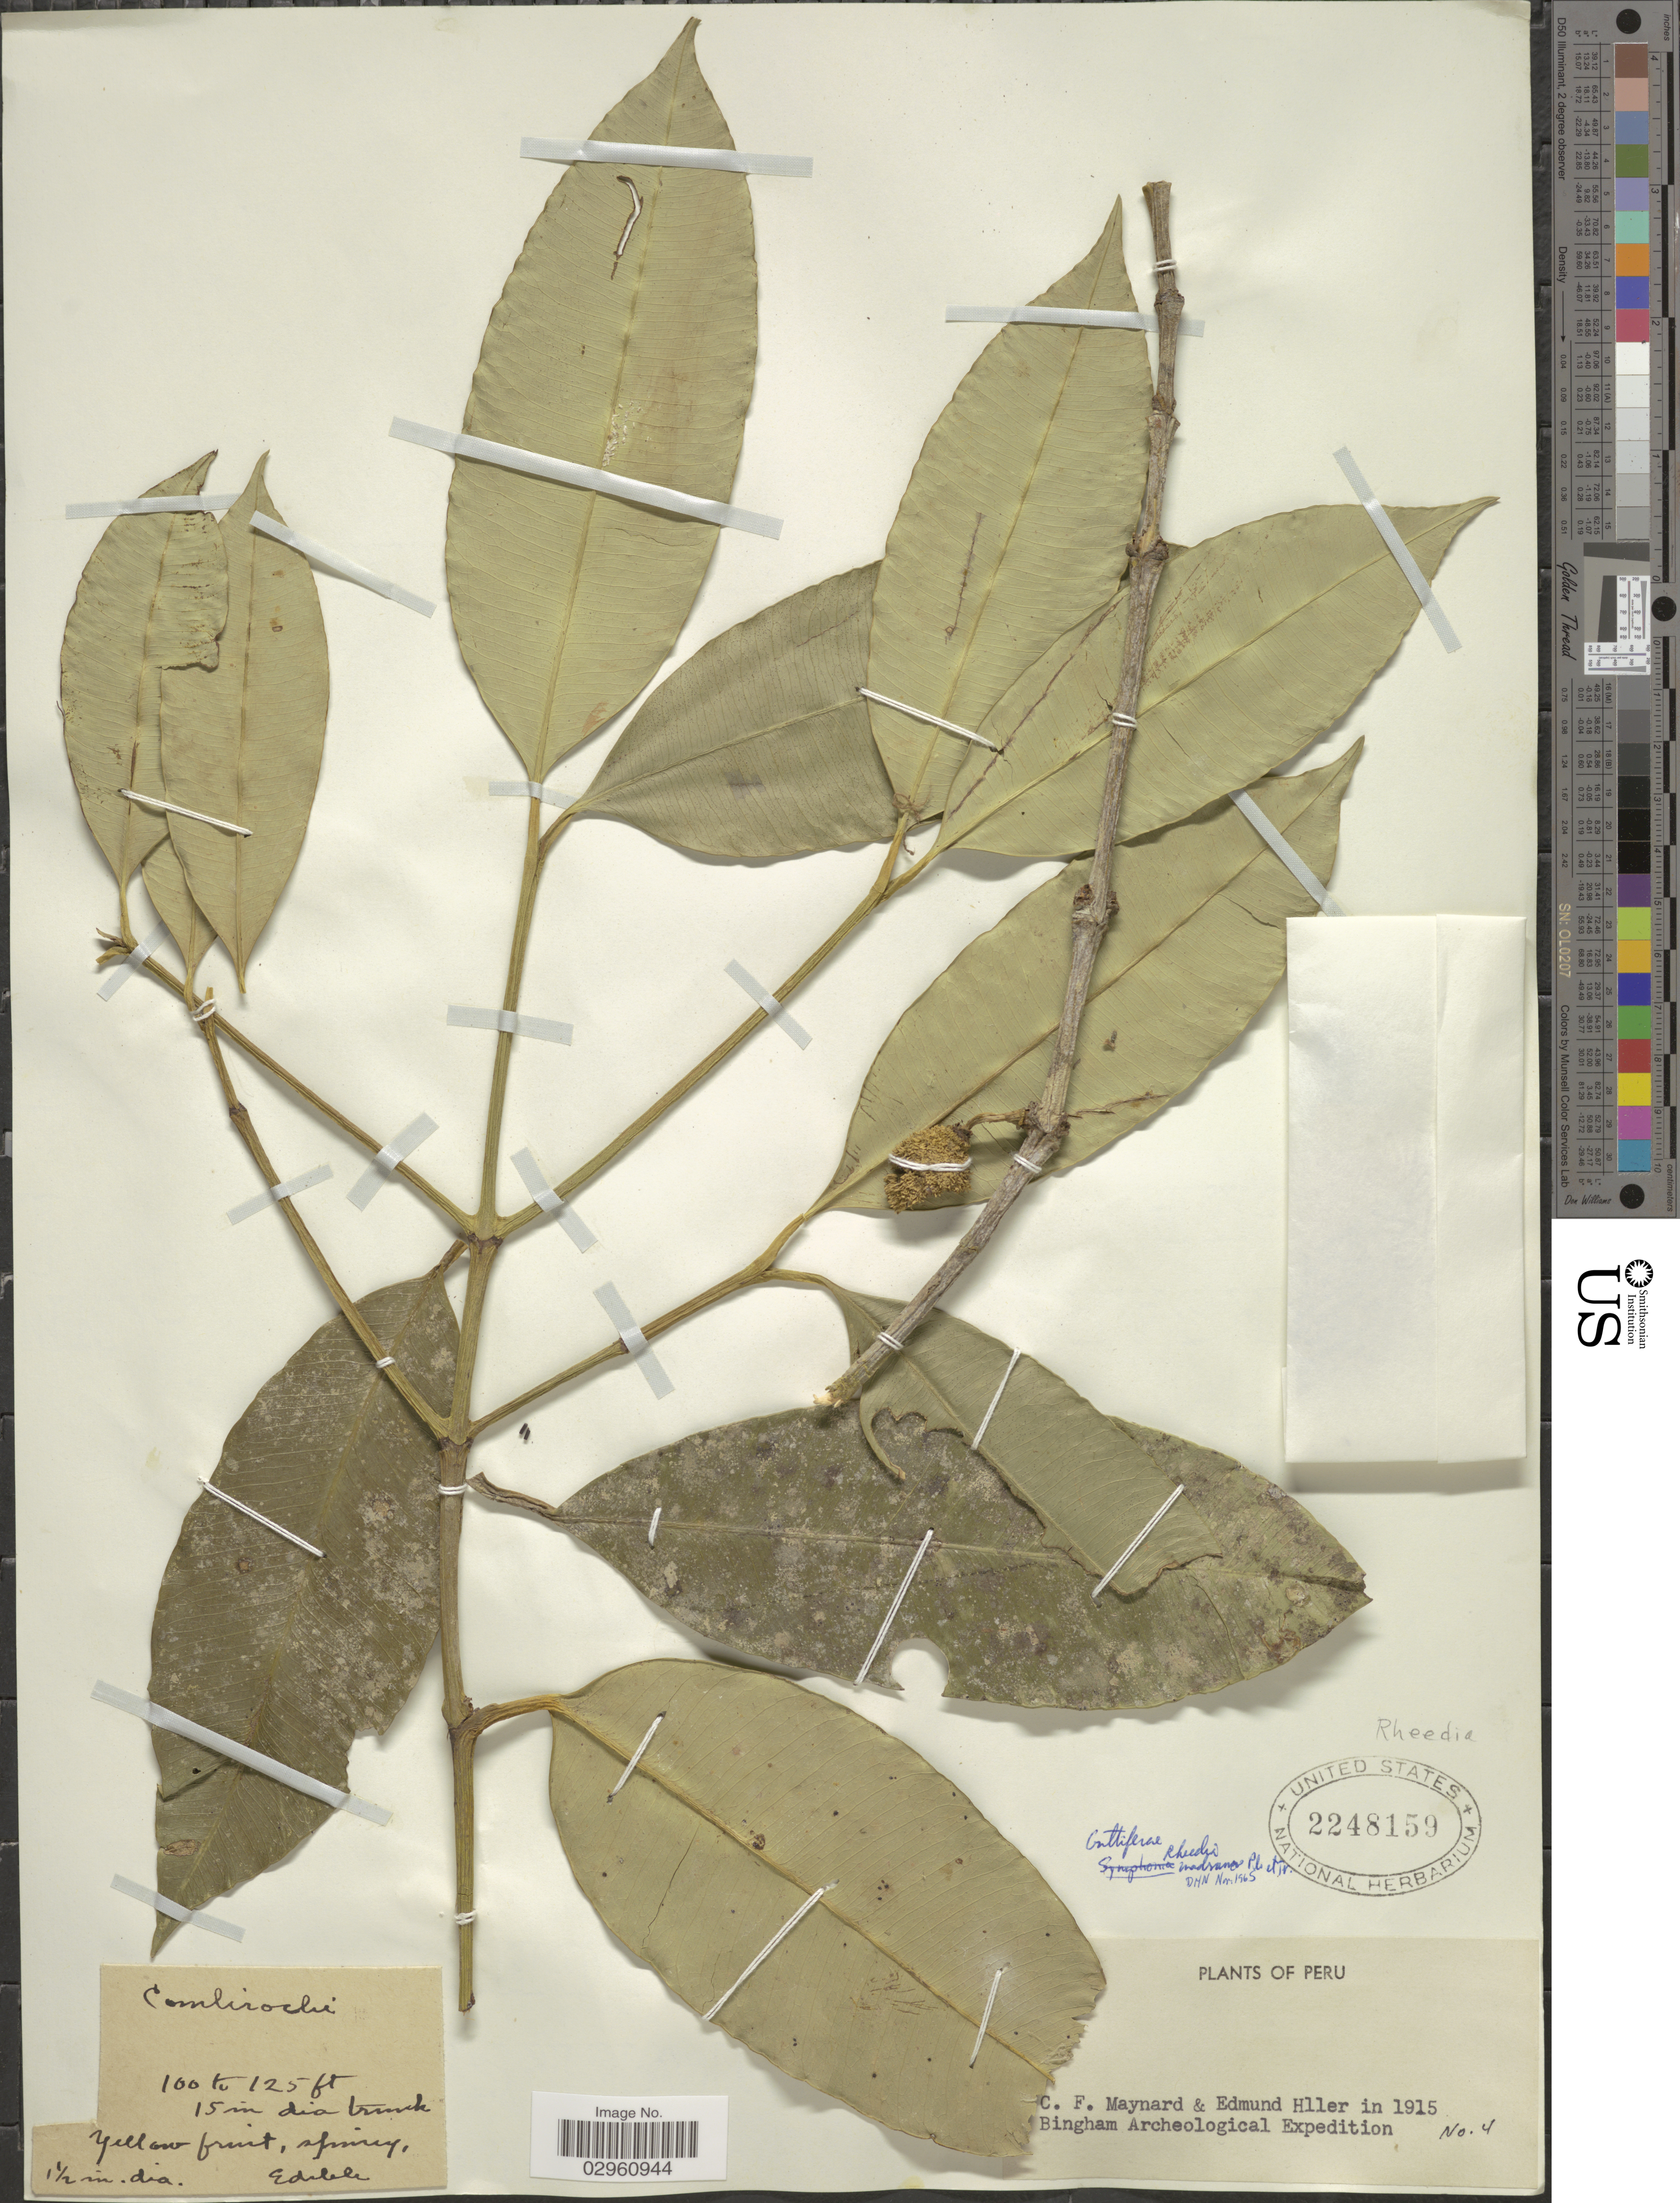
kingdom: Plantae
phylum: Tracheophyta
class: Magnoliopsida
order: Malpighiales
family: Clusiaceae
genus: Garcinia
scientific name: Garcinia madruno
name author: (Kunth) Hammel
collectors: C. Maynard & E. Heller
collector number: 4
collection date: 1915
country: Peru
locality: Combirochi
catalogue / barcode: US 2248159